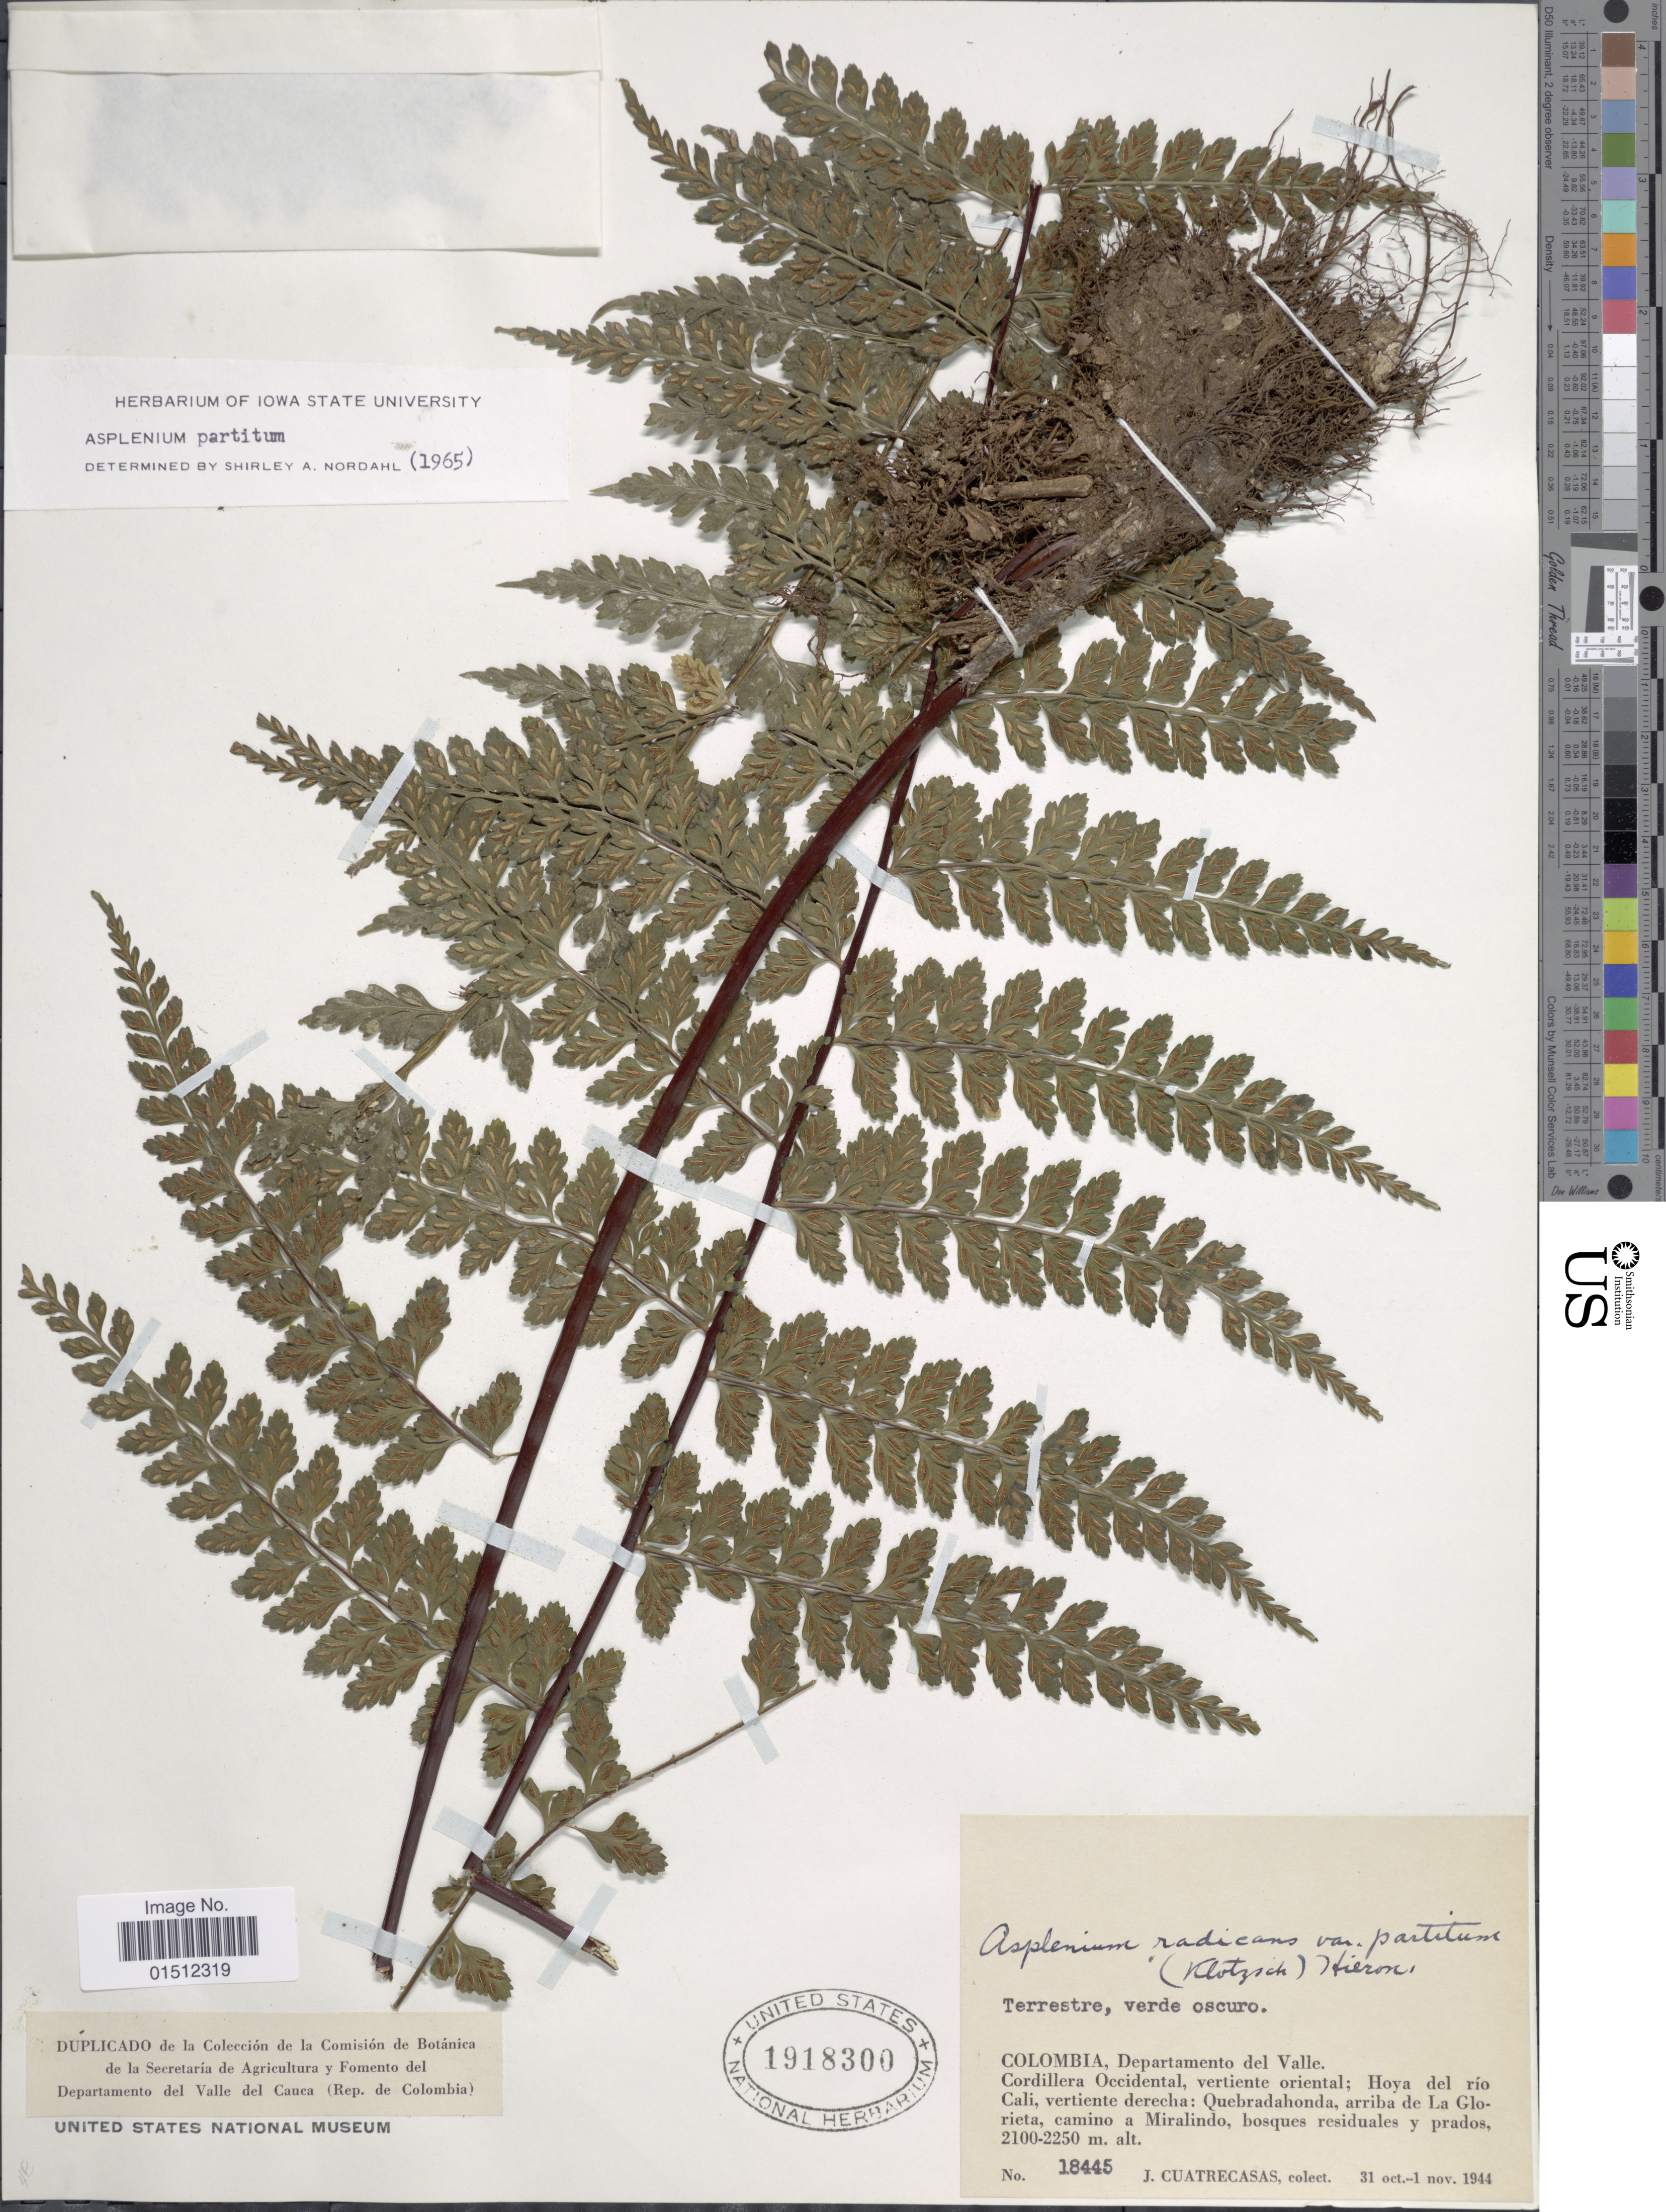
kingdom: Plantae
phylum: Tracheophyta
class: Polypodiopsida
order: Polypodiales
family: Aspleniaceae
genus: Asplenium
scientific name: Asplenium radicans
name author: L.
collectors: J. Cuatrecasas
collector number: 18445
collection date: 1944-10-31/1944-11-01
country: Colombia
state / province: Valle del Cauca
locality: Colombia, Departamento del Valle. Cordillera Occidental, vertiente oriental; Hoya del rio Cali, vertiente derecha: Quebradahonda, arriba de La Glorieta, camino a Miralindo, bosques residuales y prados.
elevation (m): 2100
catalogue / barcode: US 1918300